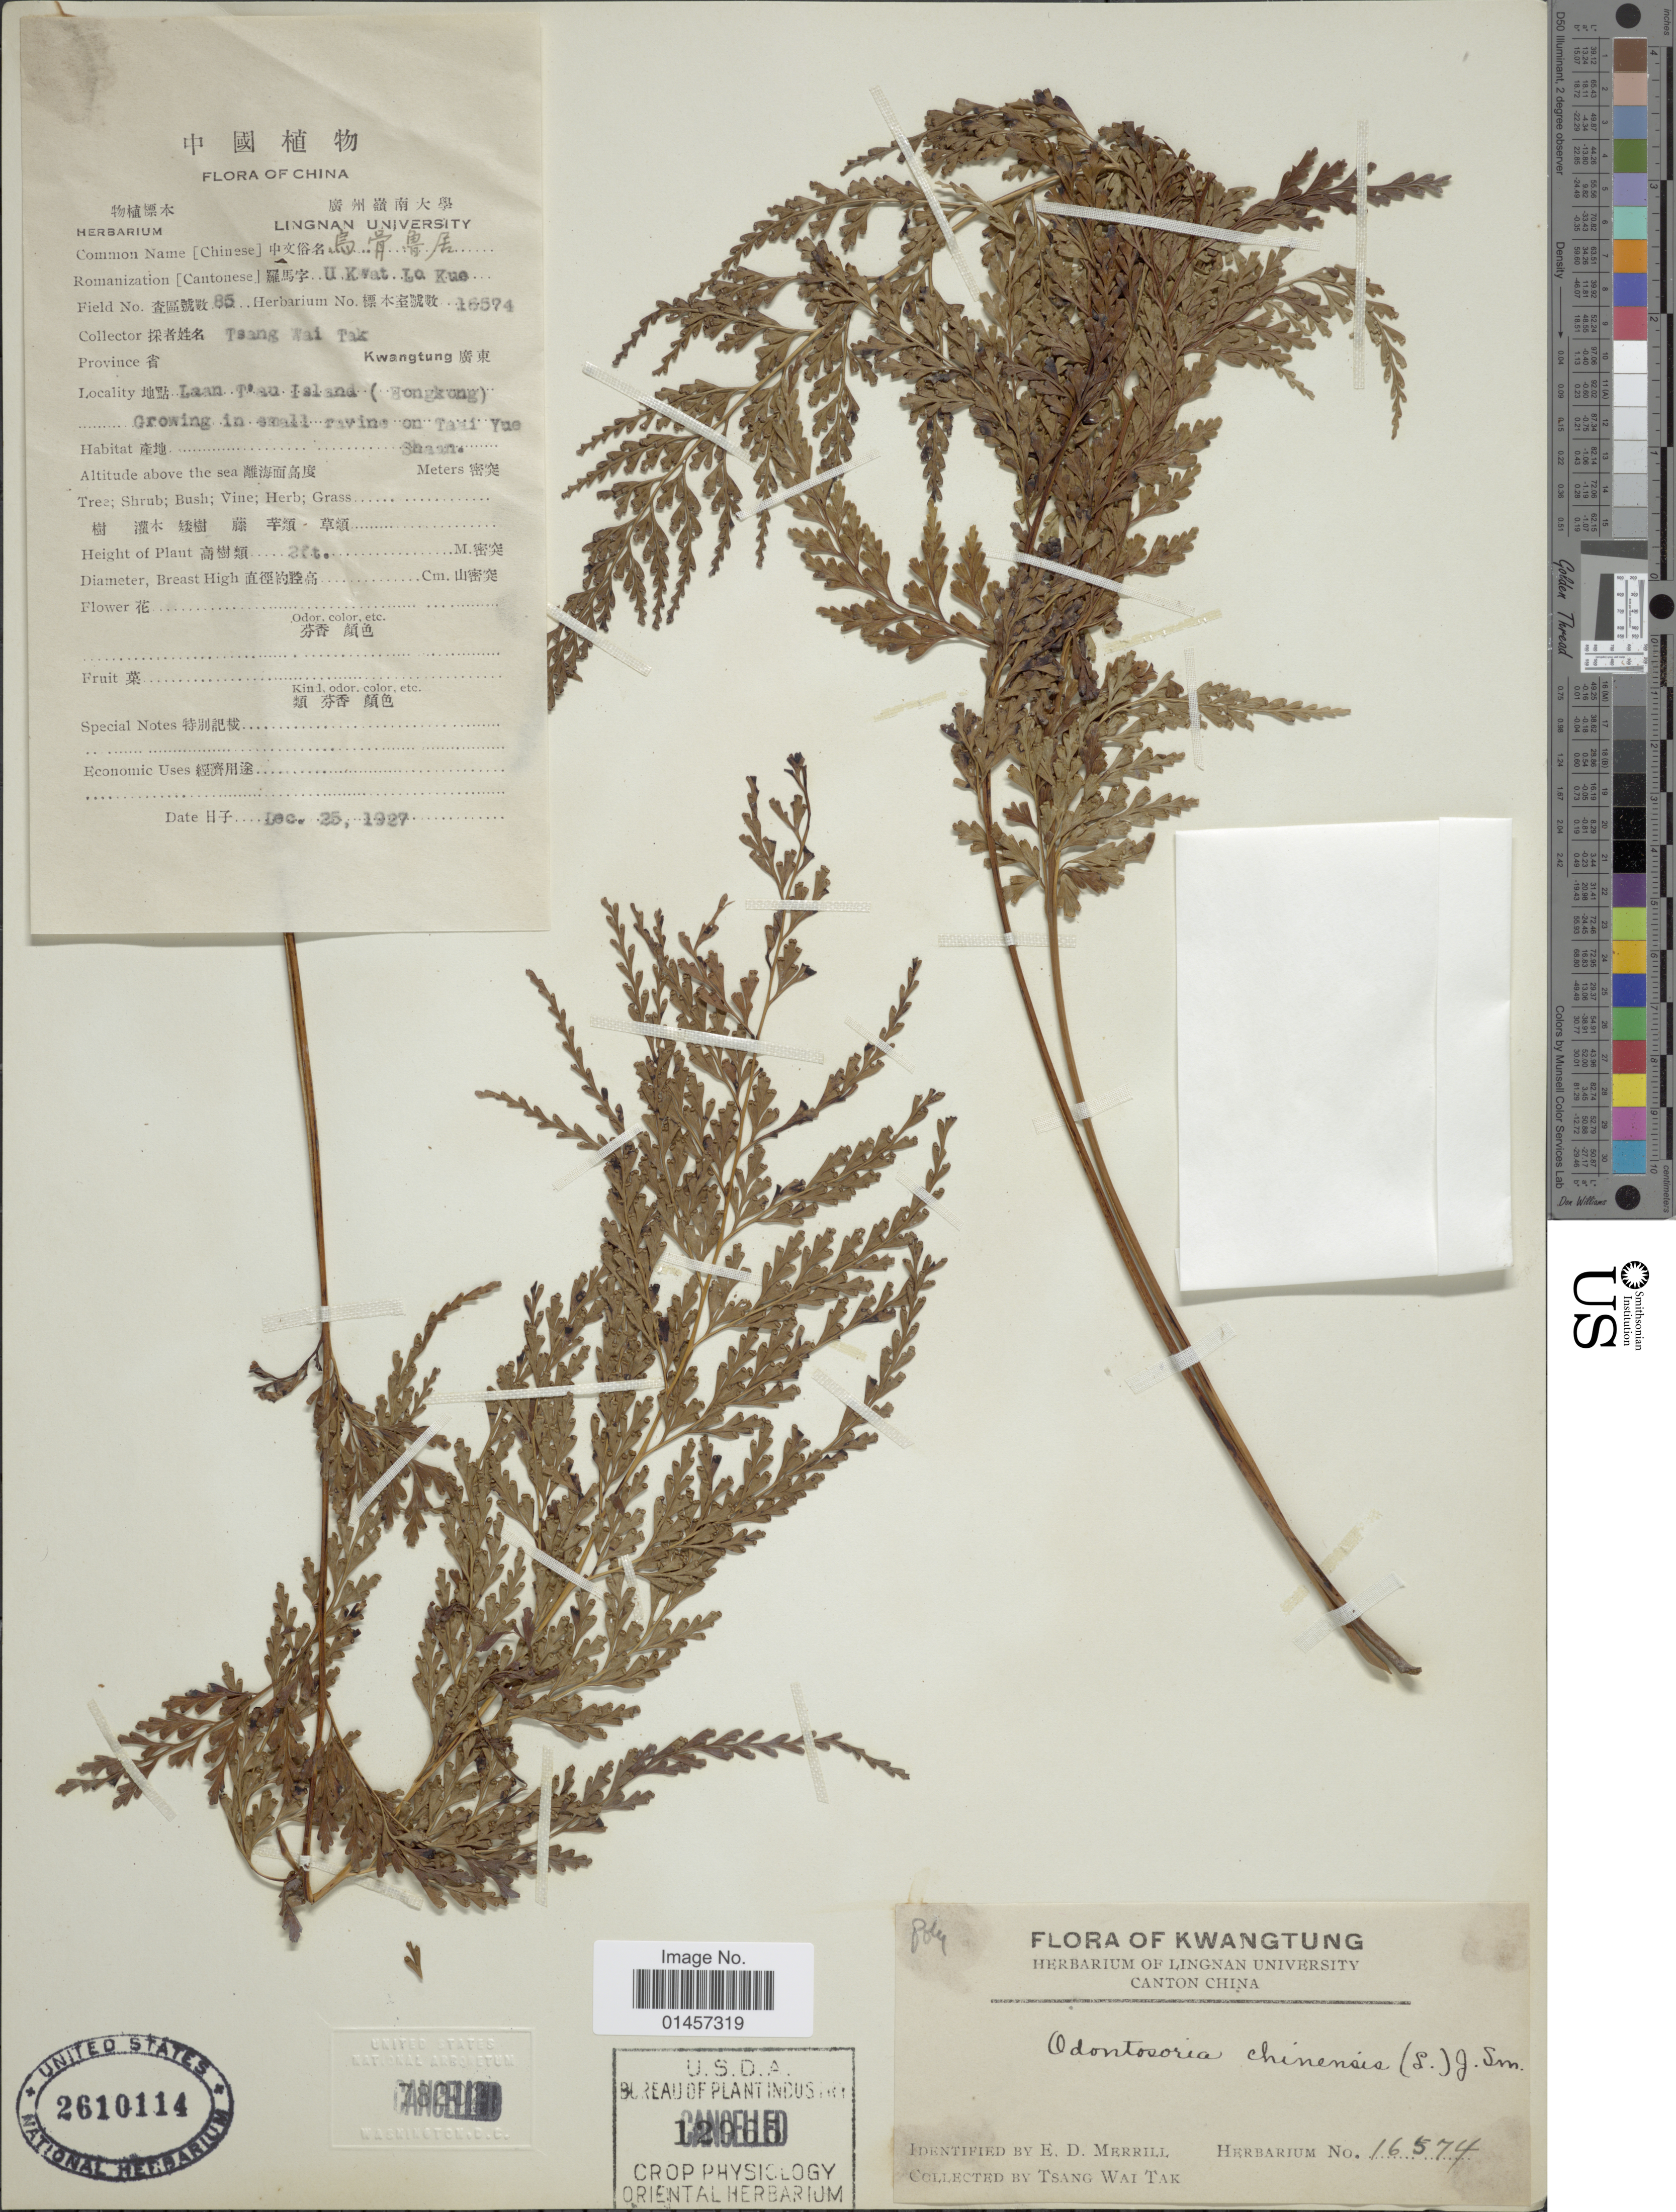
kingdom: Plantae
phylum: Tracheophyta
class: Polypodiopsida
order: Polypodiales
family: Lindsaeaceae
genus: Sphenomeris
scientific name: Sphenomeris chinensis var. chinensis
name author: (L.) Maxon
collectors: T. Tak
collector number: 85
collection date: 1927-12-25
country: China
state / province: Guangdong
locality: Kwangtung, Laan T'au Island, Growing in small ravine on Taai Yue Shaan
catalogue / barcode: US 2610114